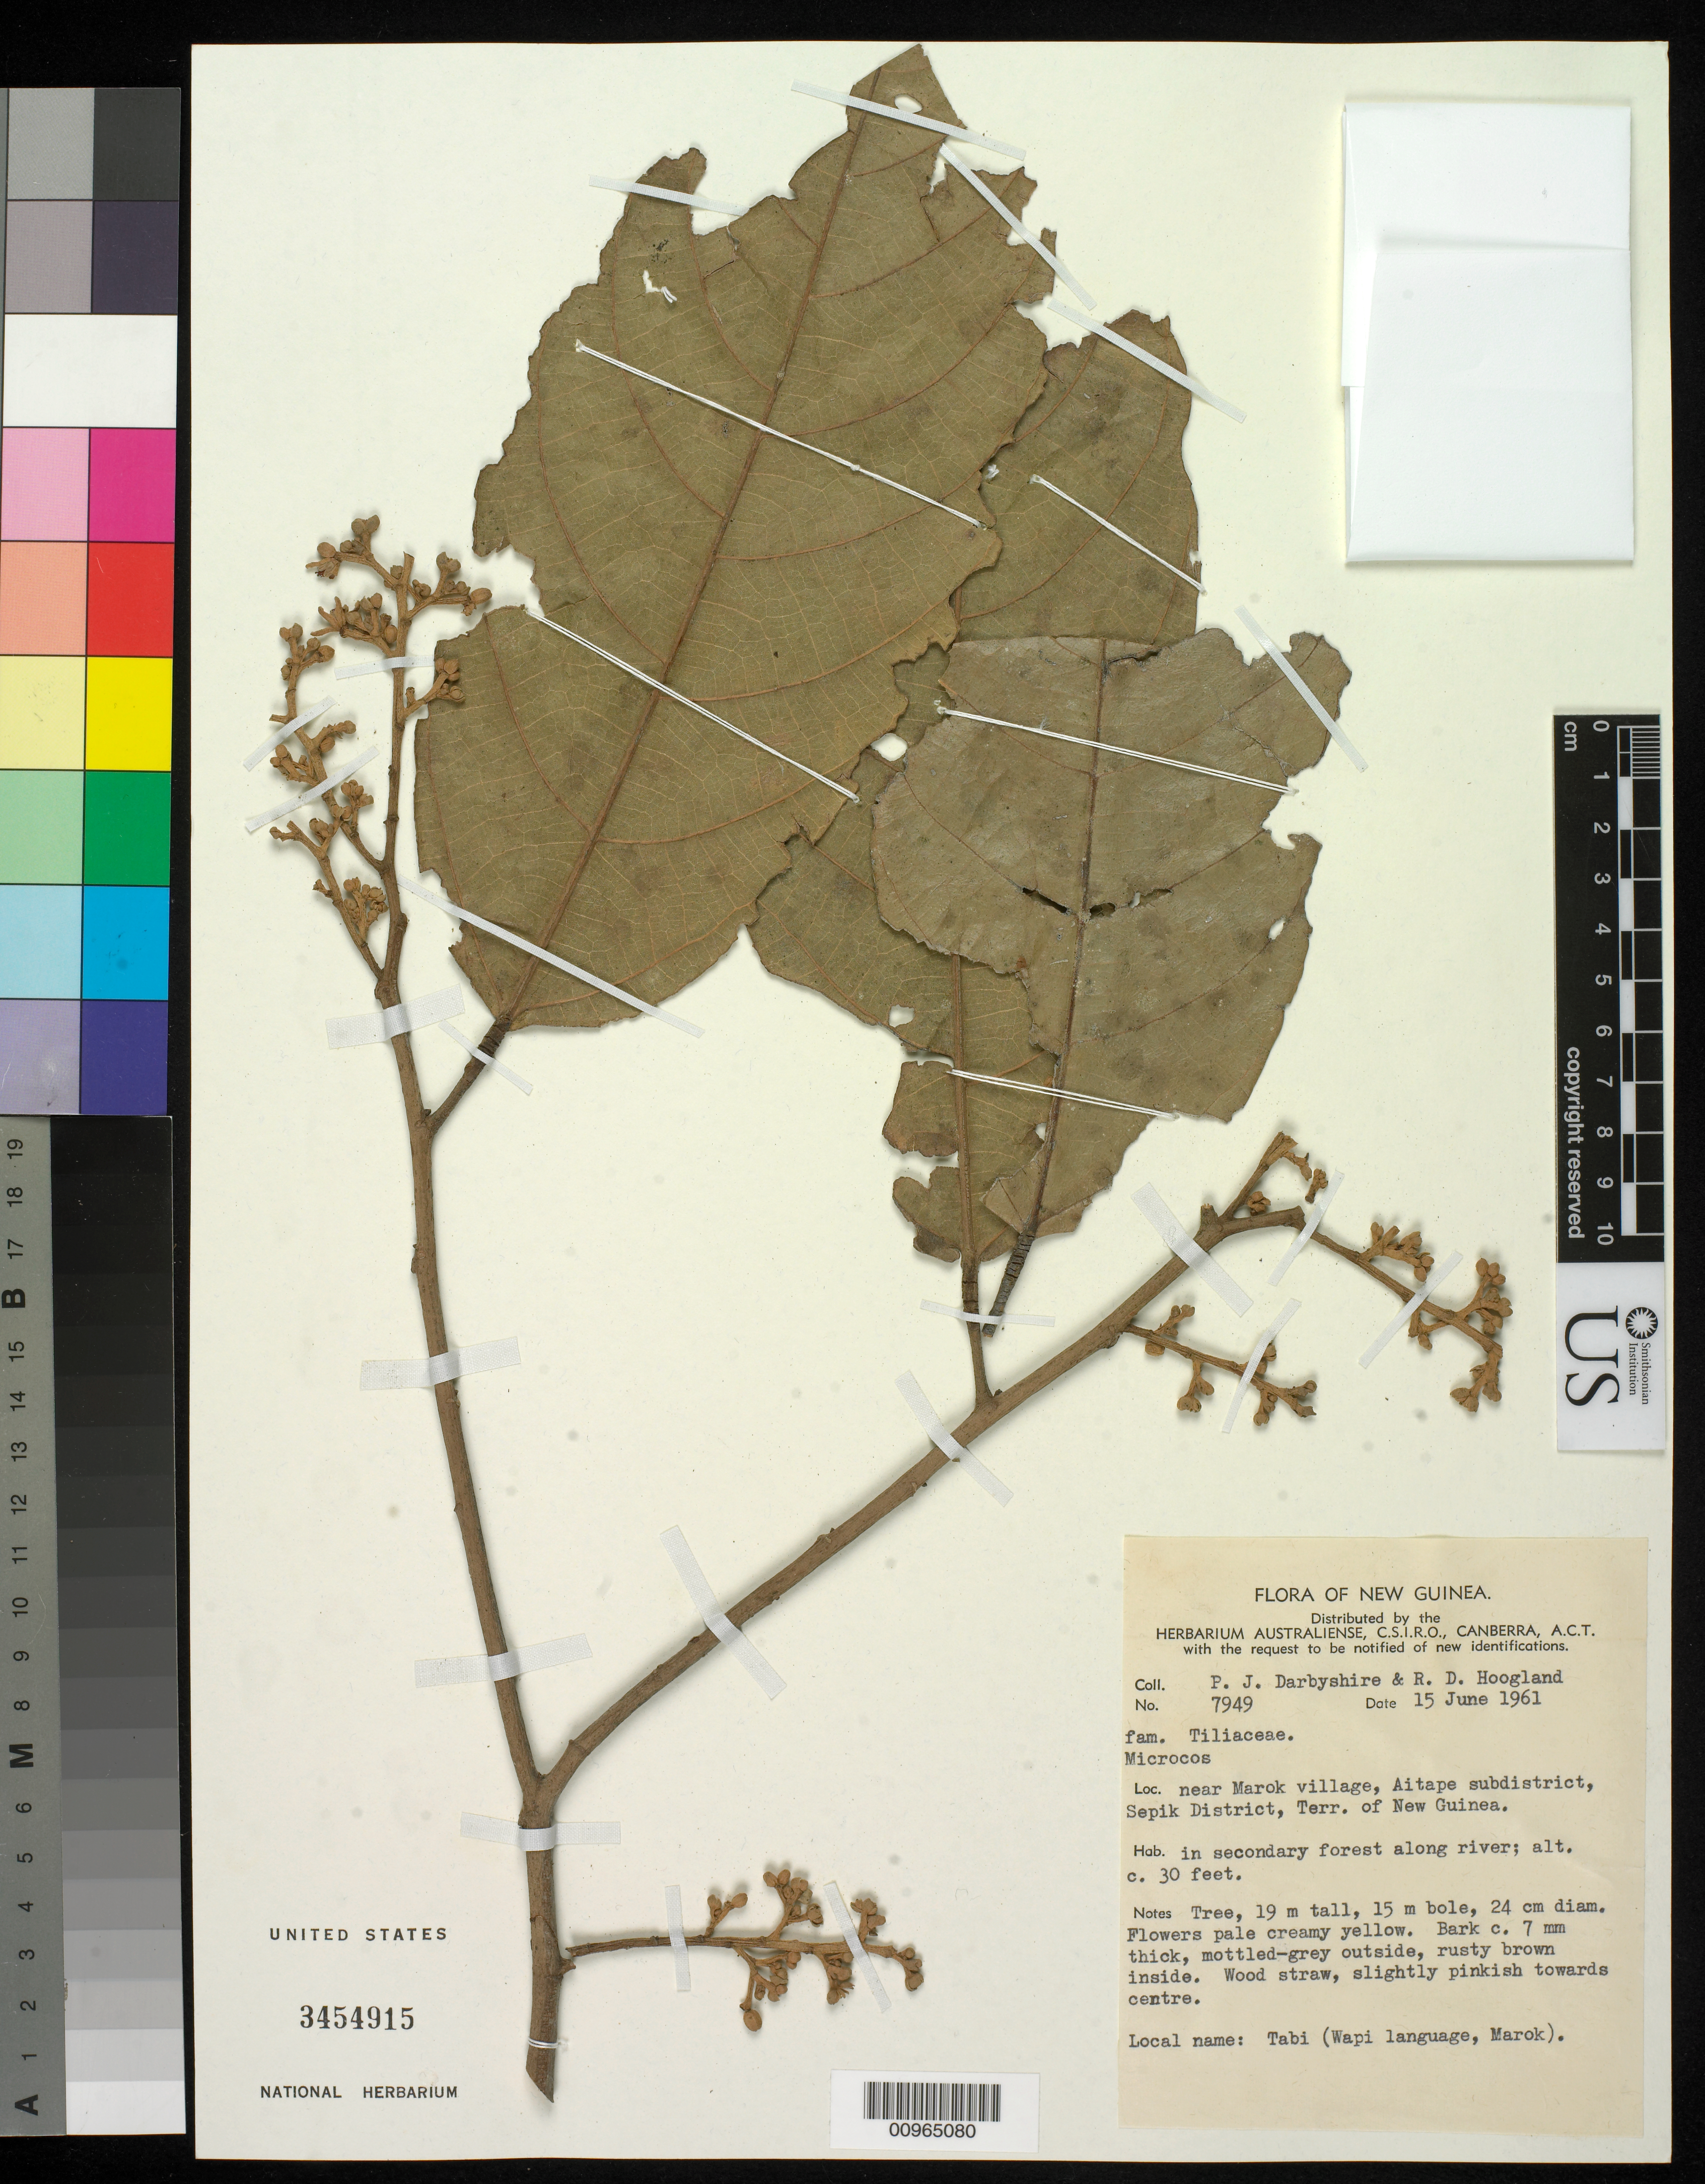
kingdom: Plantae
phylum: Tracheophyta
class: Magnoliopsida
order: Malvales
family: Malvaceae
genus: Microcos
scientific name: Microcos sp.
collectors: P. Darbyshire & R. D. Hoogland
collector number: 7949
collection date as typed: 15 Jun 1961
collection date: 1961-06-15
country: Papua New Guinea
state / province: Sandaun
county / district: Aitape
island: New Guinea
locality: Near Marok village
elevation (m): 9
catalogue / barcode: US 3454915